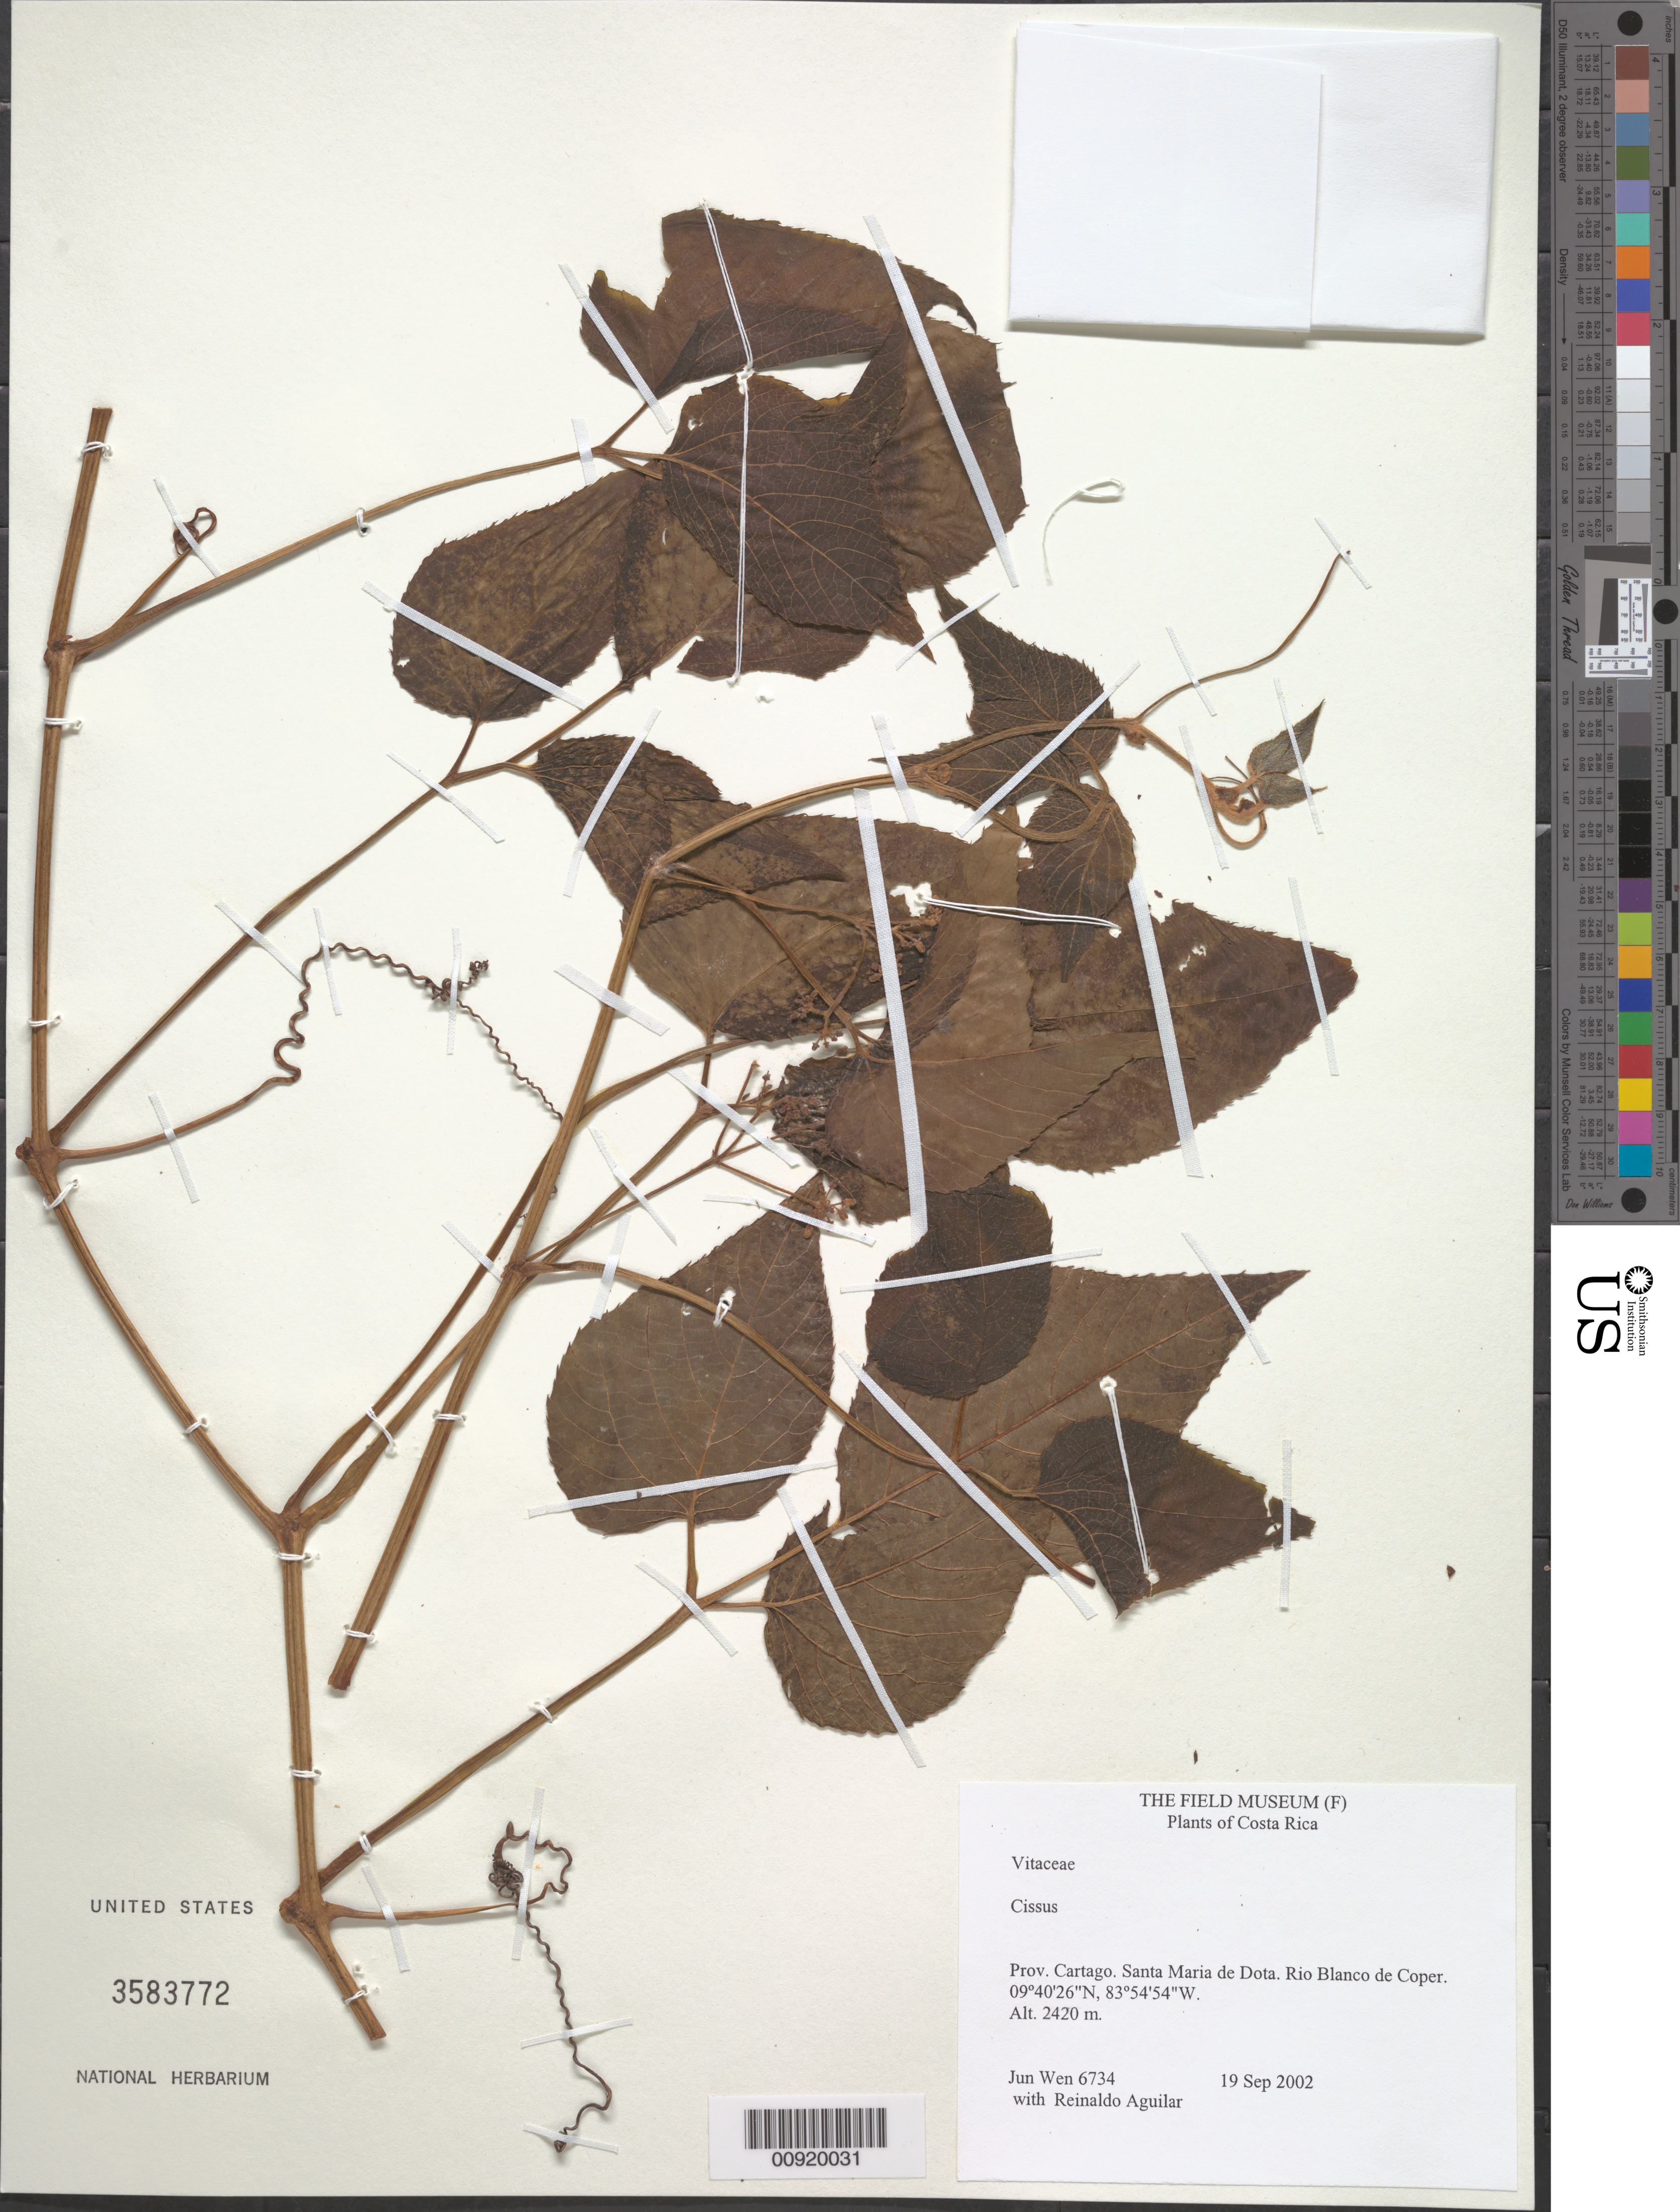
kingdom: Plantae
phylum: Tracheophyta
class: Magnoliopsida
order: Vitales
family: Vitaceae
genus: Cissus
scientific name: Cissus sp.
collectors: J. Wen & R. Aguilar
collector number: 6734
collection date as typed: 19 Sep 2002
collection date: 2002-09-19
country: Costa Rica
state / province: Cartago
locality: Santa Maria de Dota. Rio Blanco de Coper.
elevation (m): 2420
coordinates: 9 40 26 N, 83 54 54 W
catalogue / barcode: US 3583772